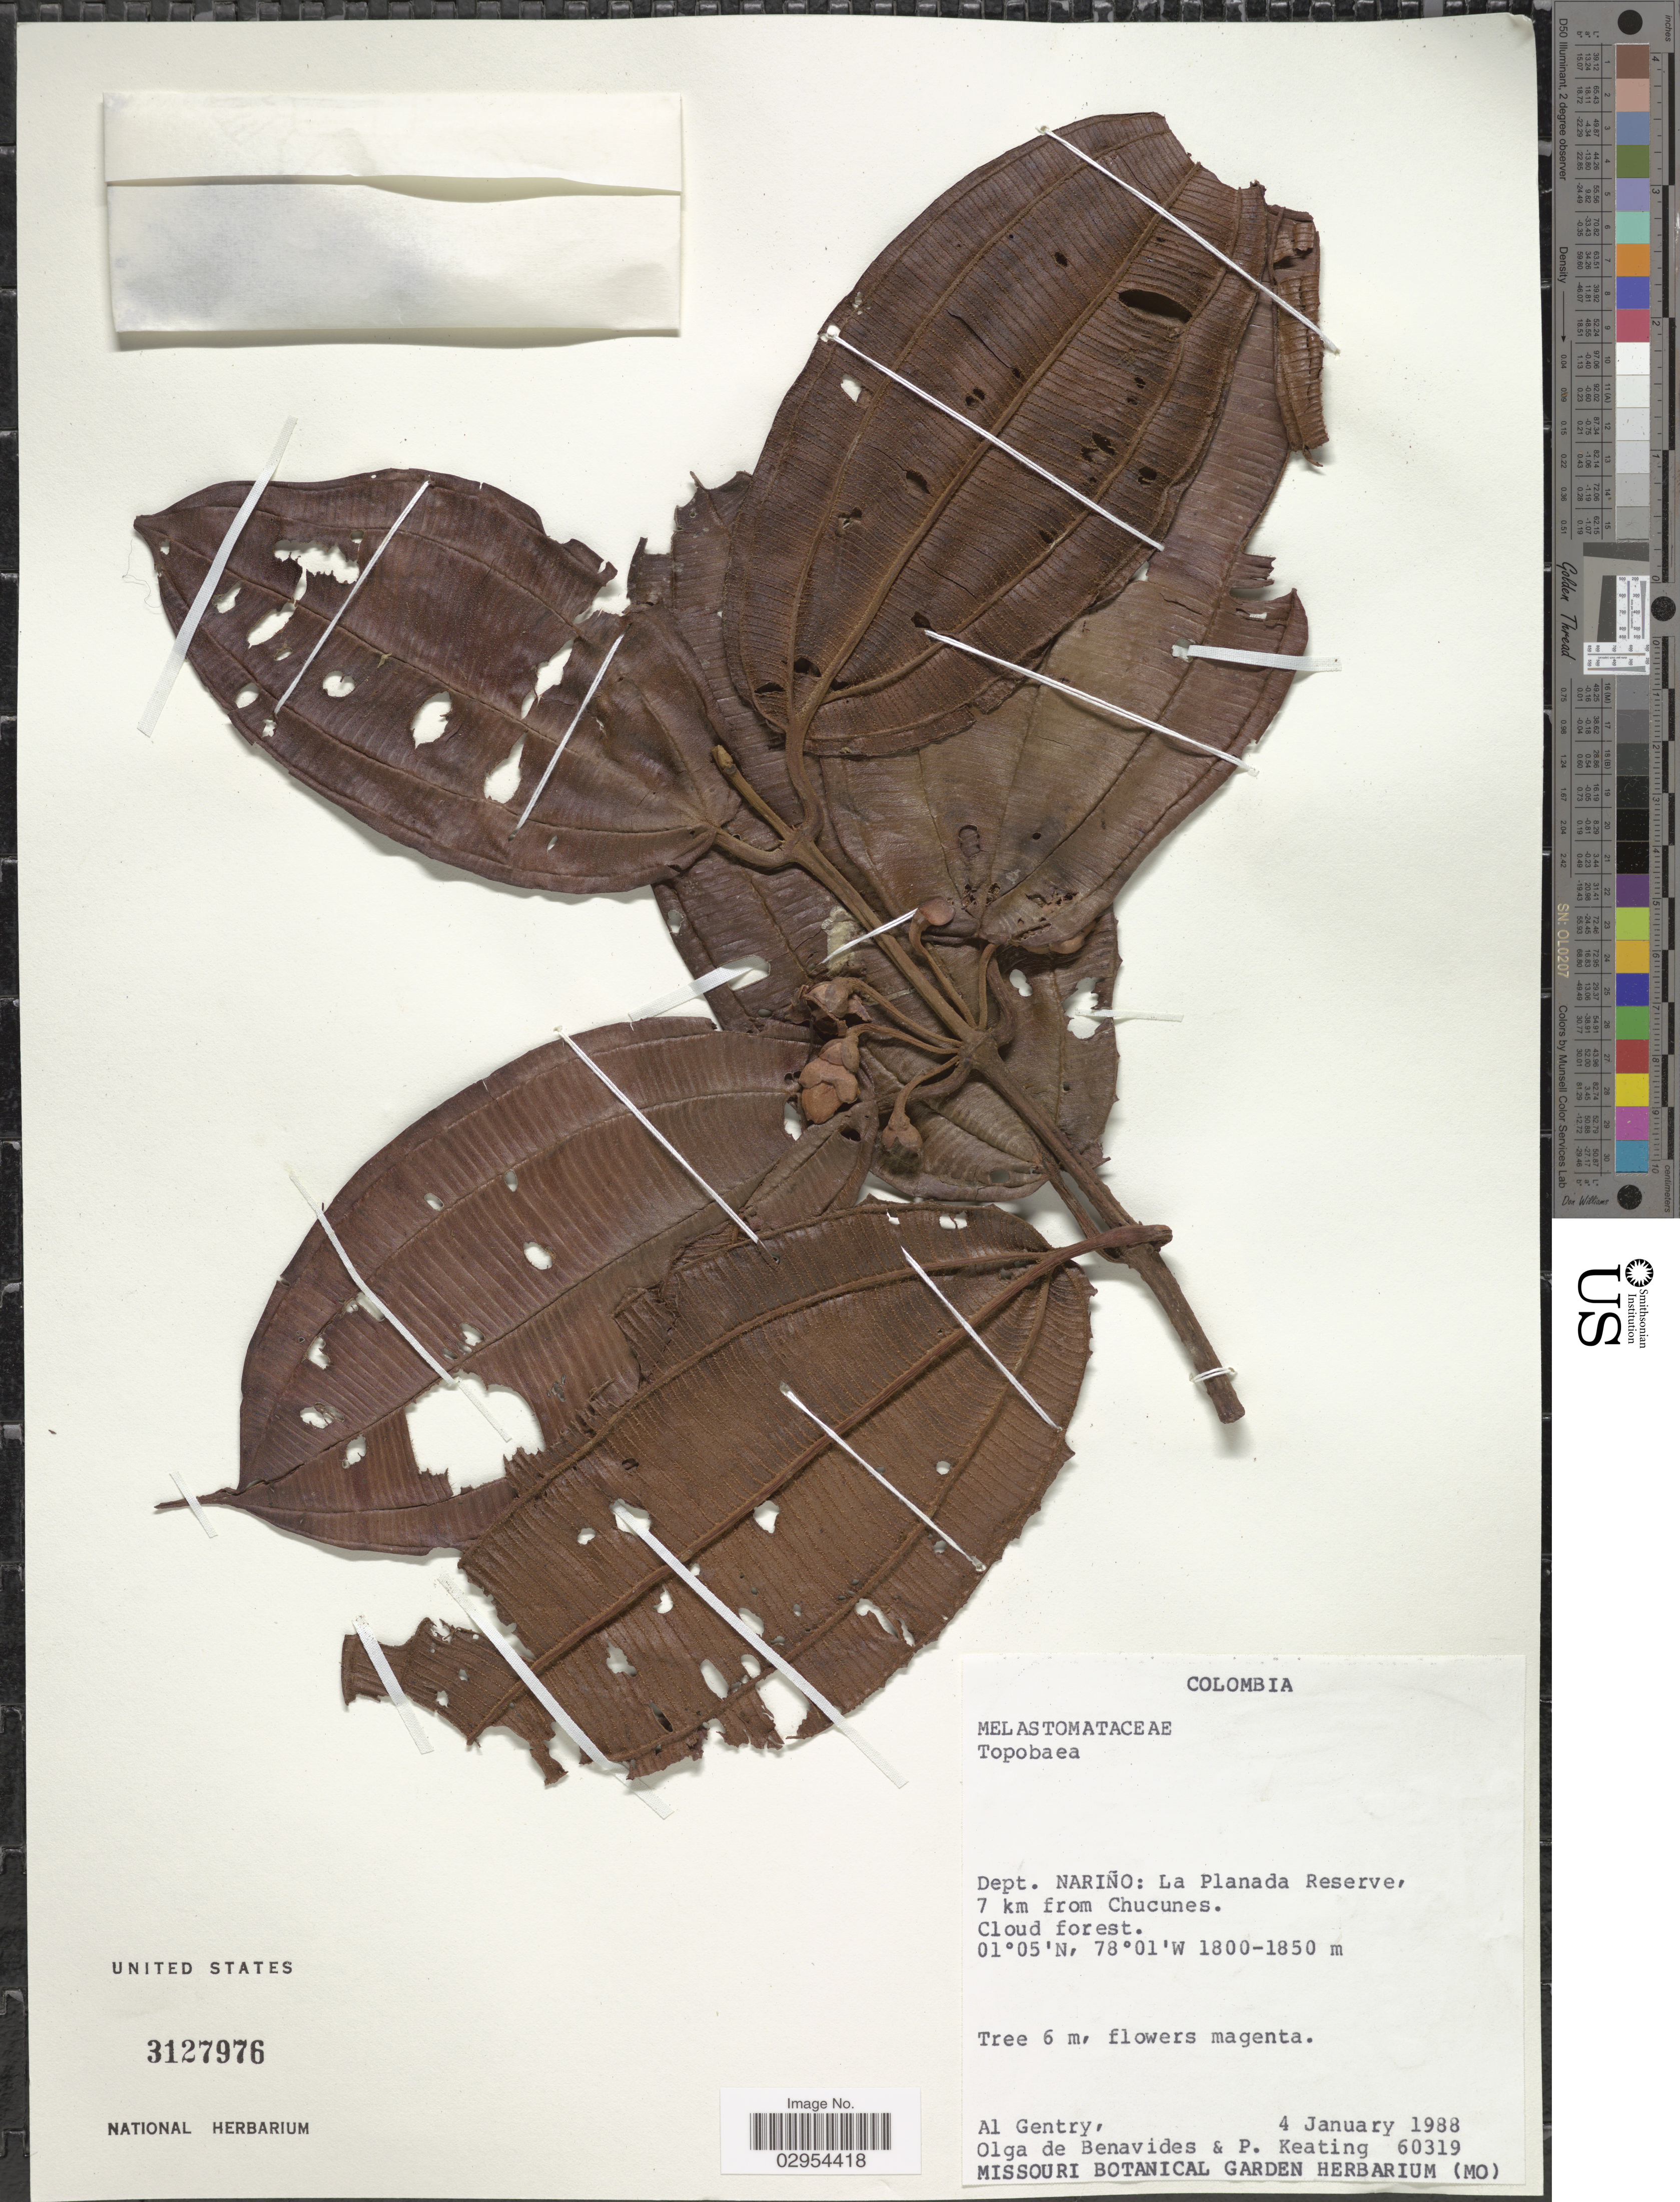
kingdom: Plantae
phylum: Tracheophyta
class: Magnoliopsida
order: Myrtales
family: Melastomataceae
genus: Topobea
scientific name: Topobea sp.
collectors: A. H. Gentry, Olga S. de Benavides & P. Keating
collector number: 60319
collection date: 1988-01-04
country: Colombia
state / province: Nariño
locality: Dept. Nariño: La Planada Reserve, 7 km from Chucunes.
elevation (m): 1800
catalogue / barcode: US 3127976